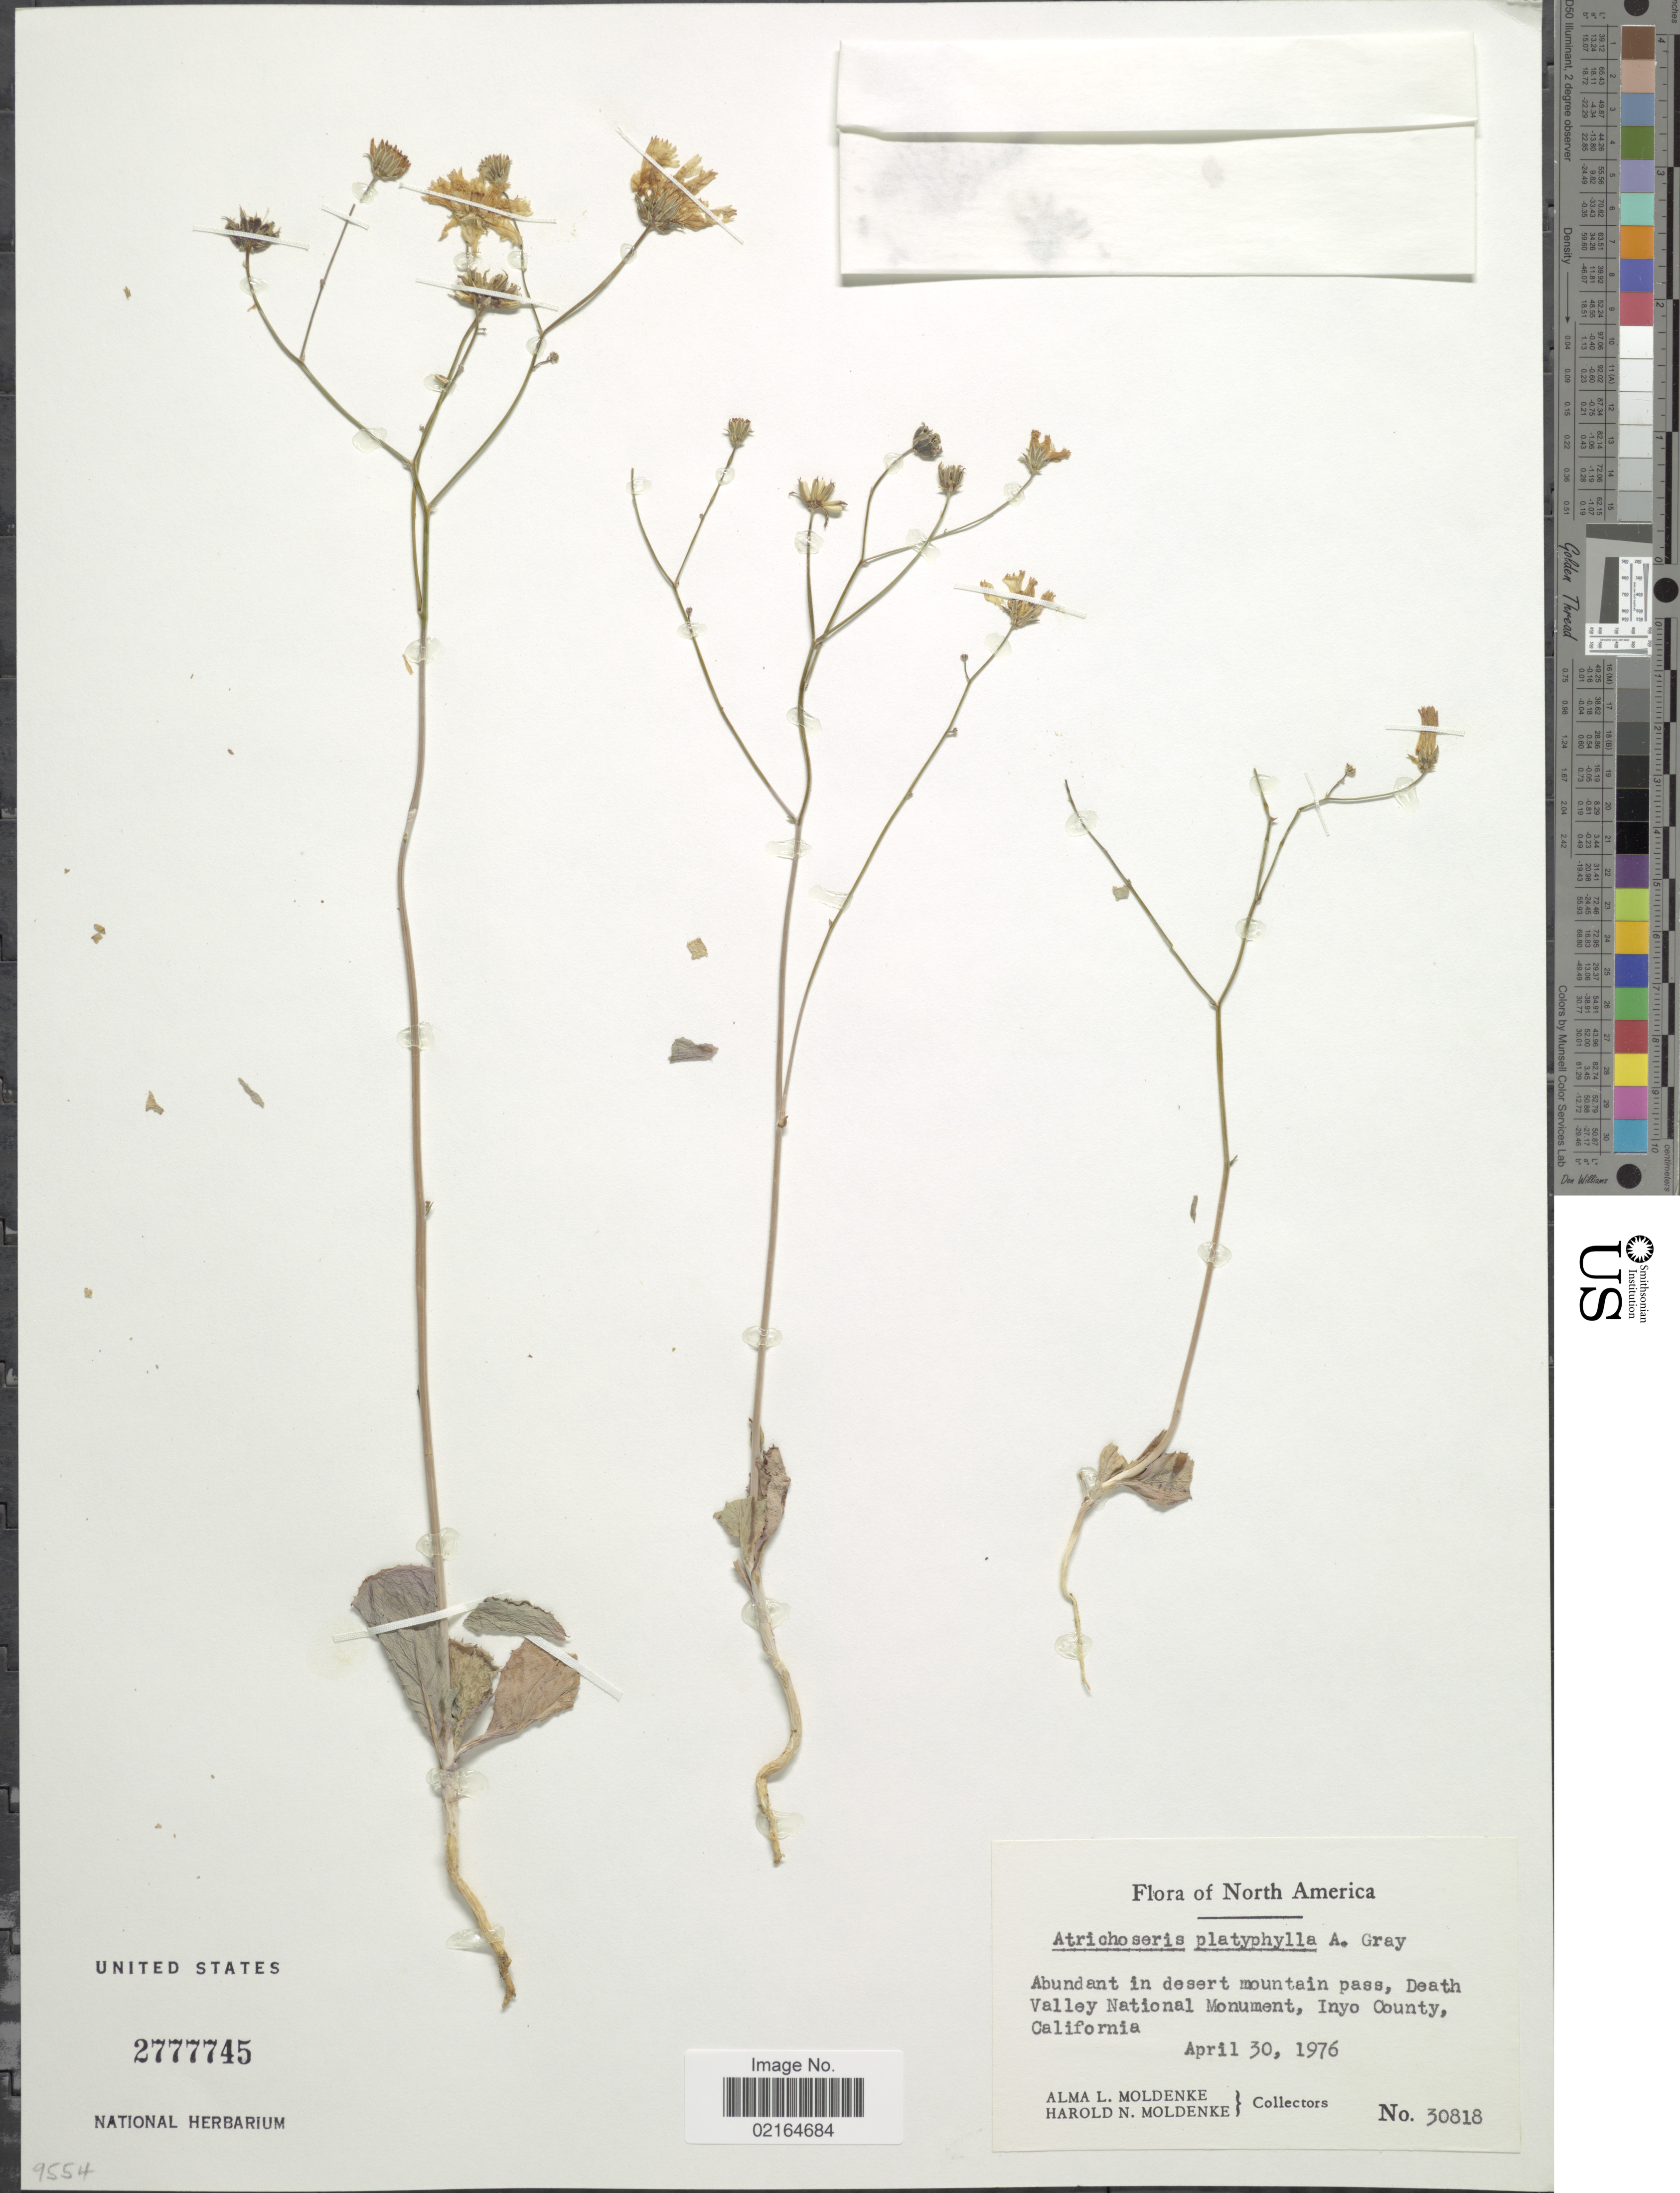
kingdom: Plantae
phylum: Tracheophyta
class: Magnoliopsida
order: Asterales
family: Asteraceae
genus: Atrichoseris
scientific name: Atrichoseris platyphylla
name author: A. Gray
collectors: A. L. Moldenke & H. N. Moldenke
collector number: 30818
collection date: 1976-04-30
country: United States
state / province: California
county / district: Inyo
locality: Abundant in desert mountain pass, Death Valley National Monument, Inyo County.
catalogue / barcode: US 2777745